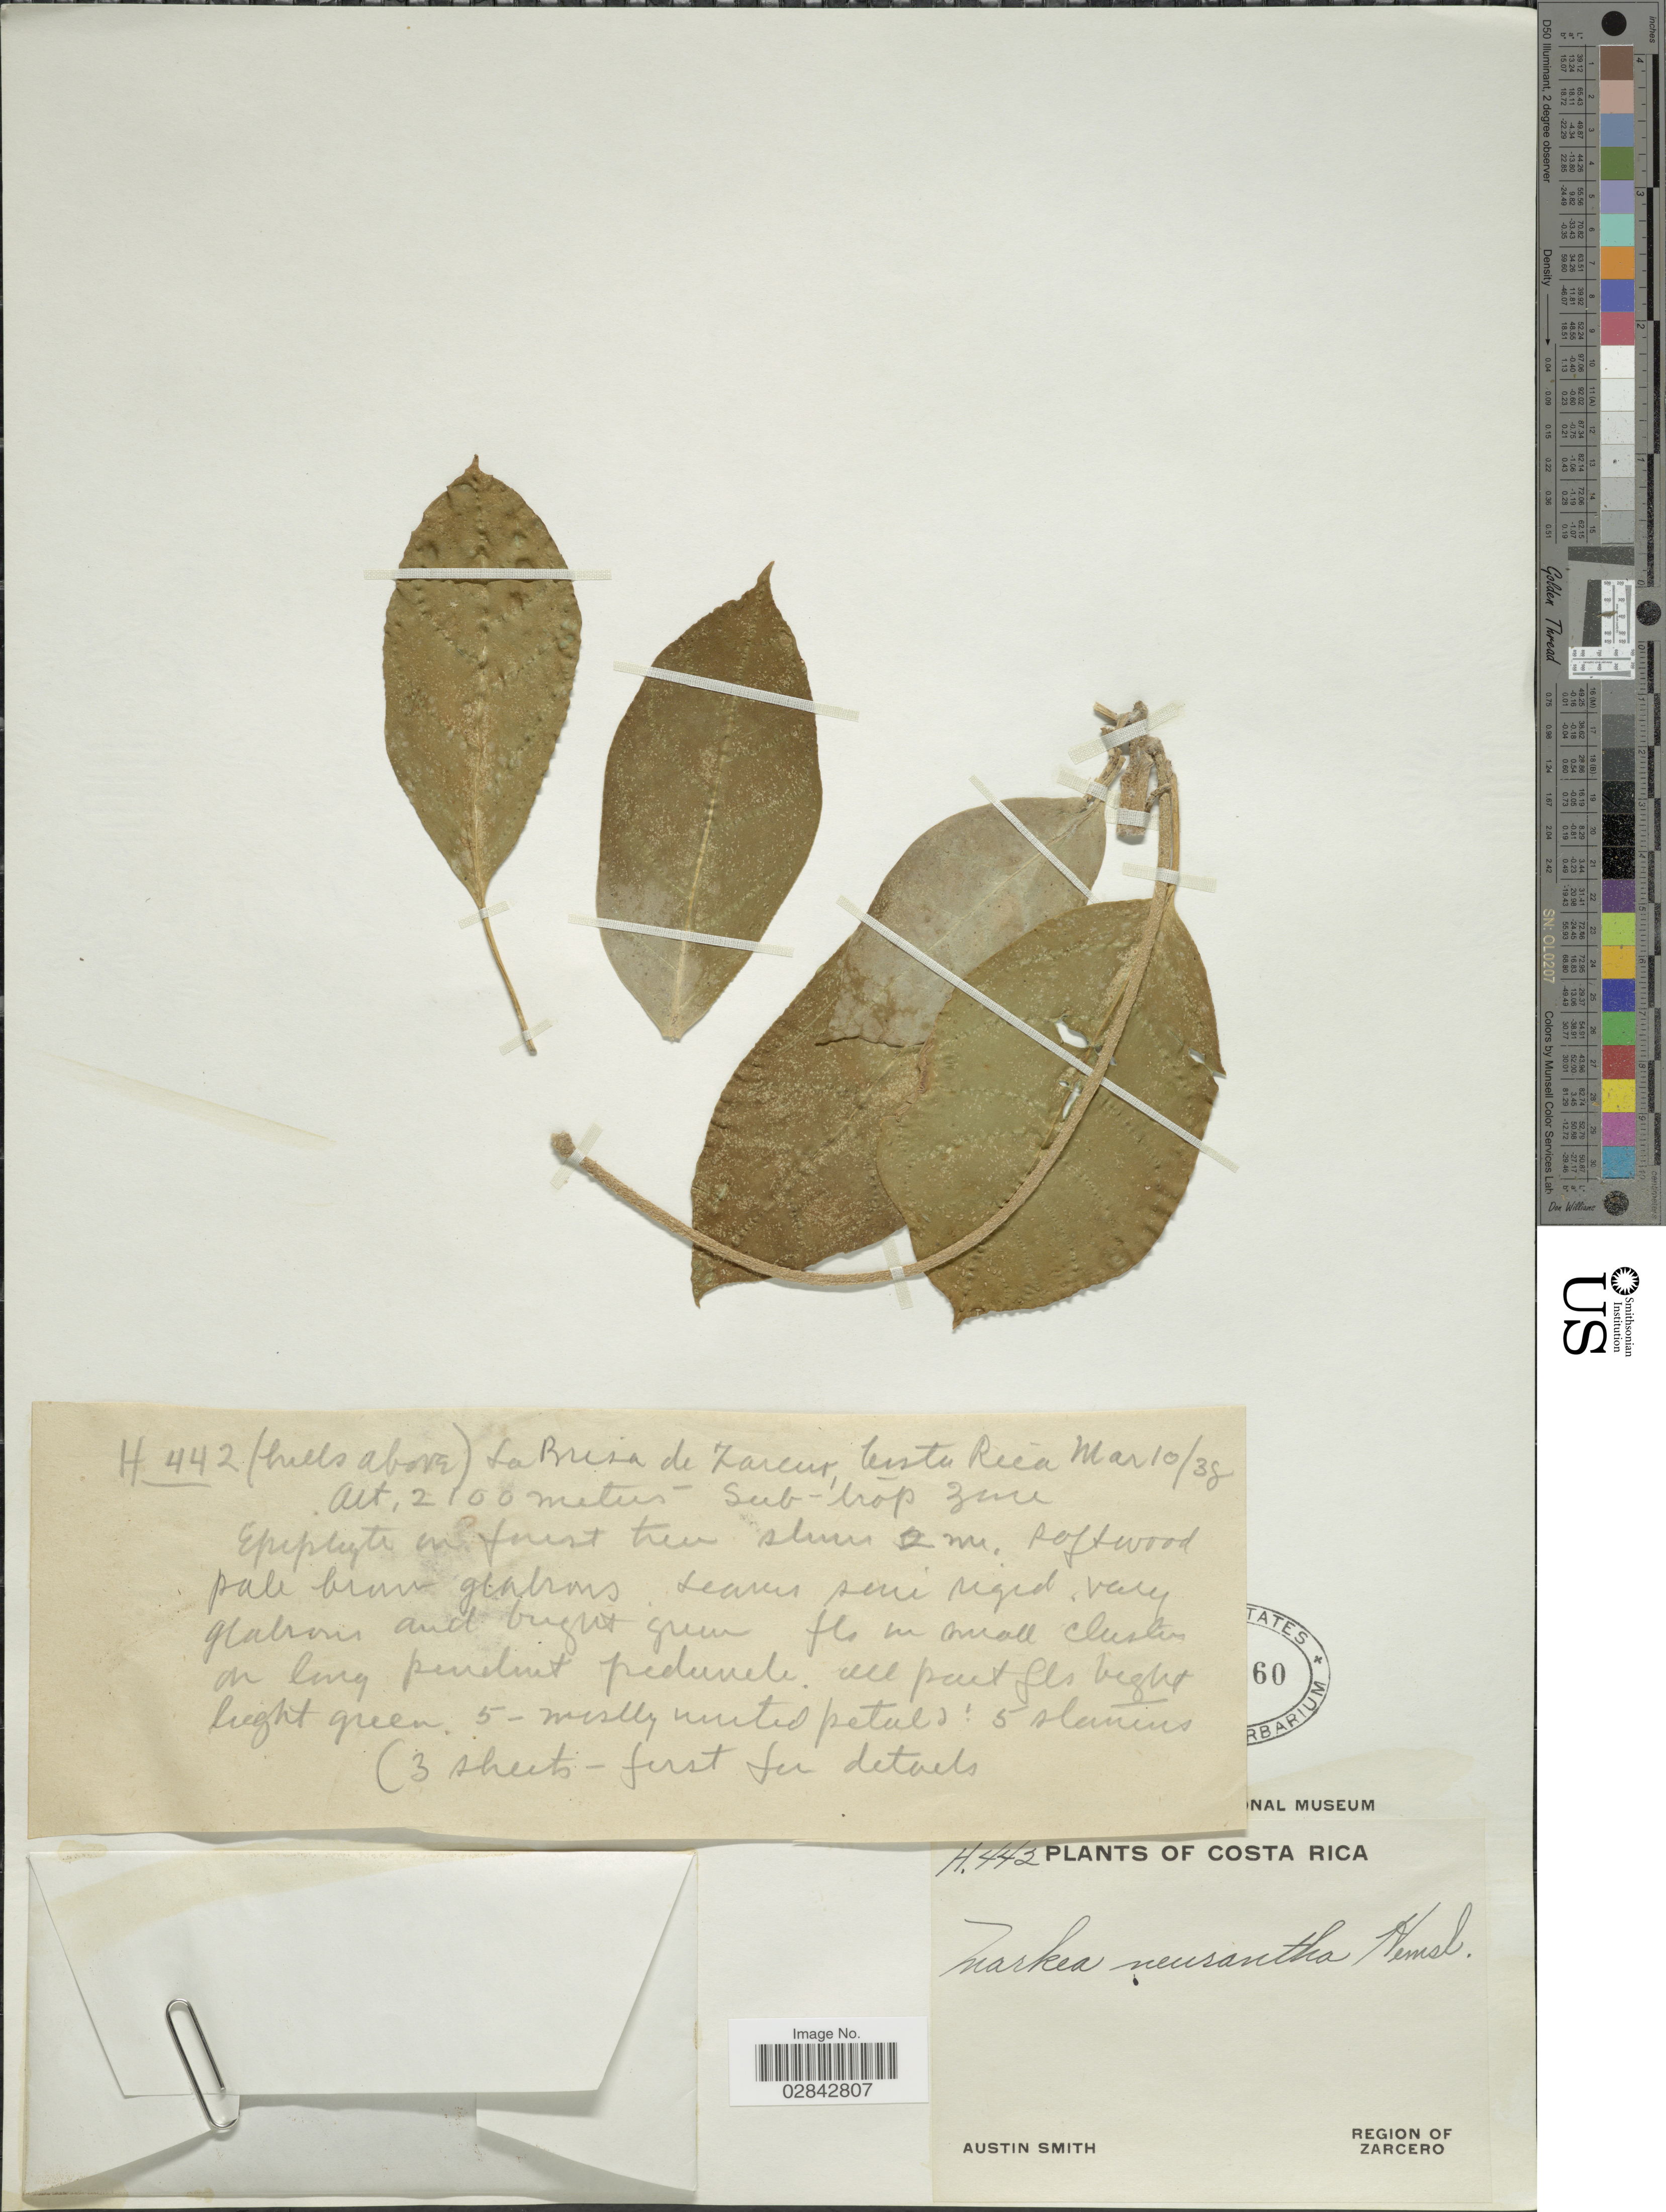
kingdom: Plantae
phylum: Tracheophyta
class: Magnoliopsida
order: Solanales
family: Solanaceae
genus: Markea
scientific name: Markea neurantha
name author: Hemsl.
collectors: Aust P. Smith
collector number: H442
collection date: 1938-03-10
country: Costa Rica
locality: Region of Zarcero, (hills above) La Brisa de Zarcero.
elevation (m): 2100